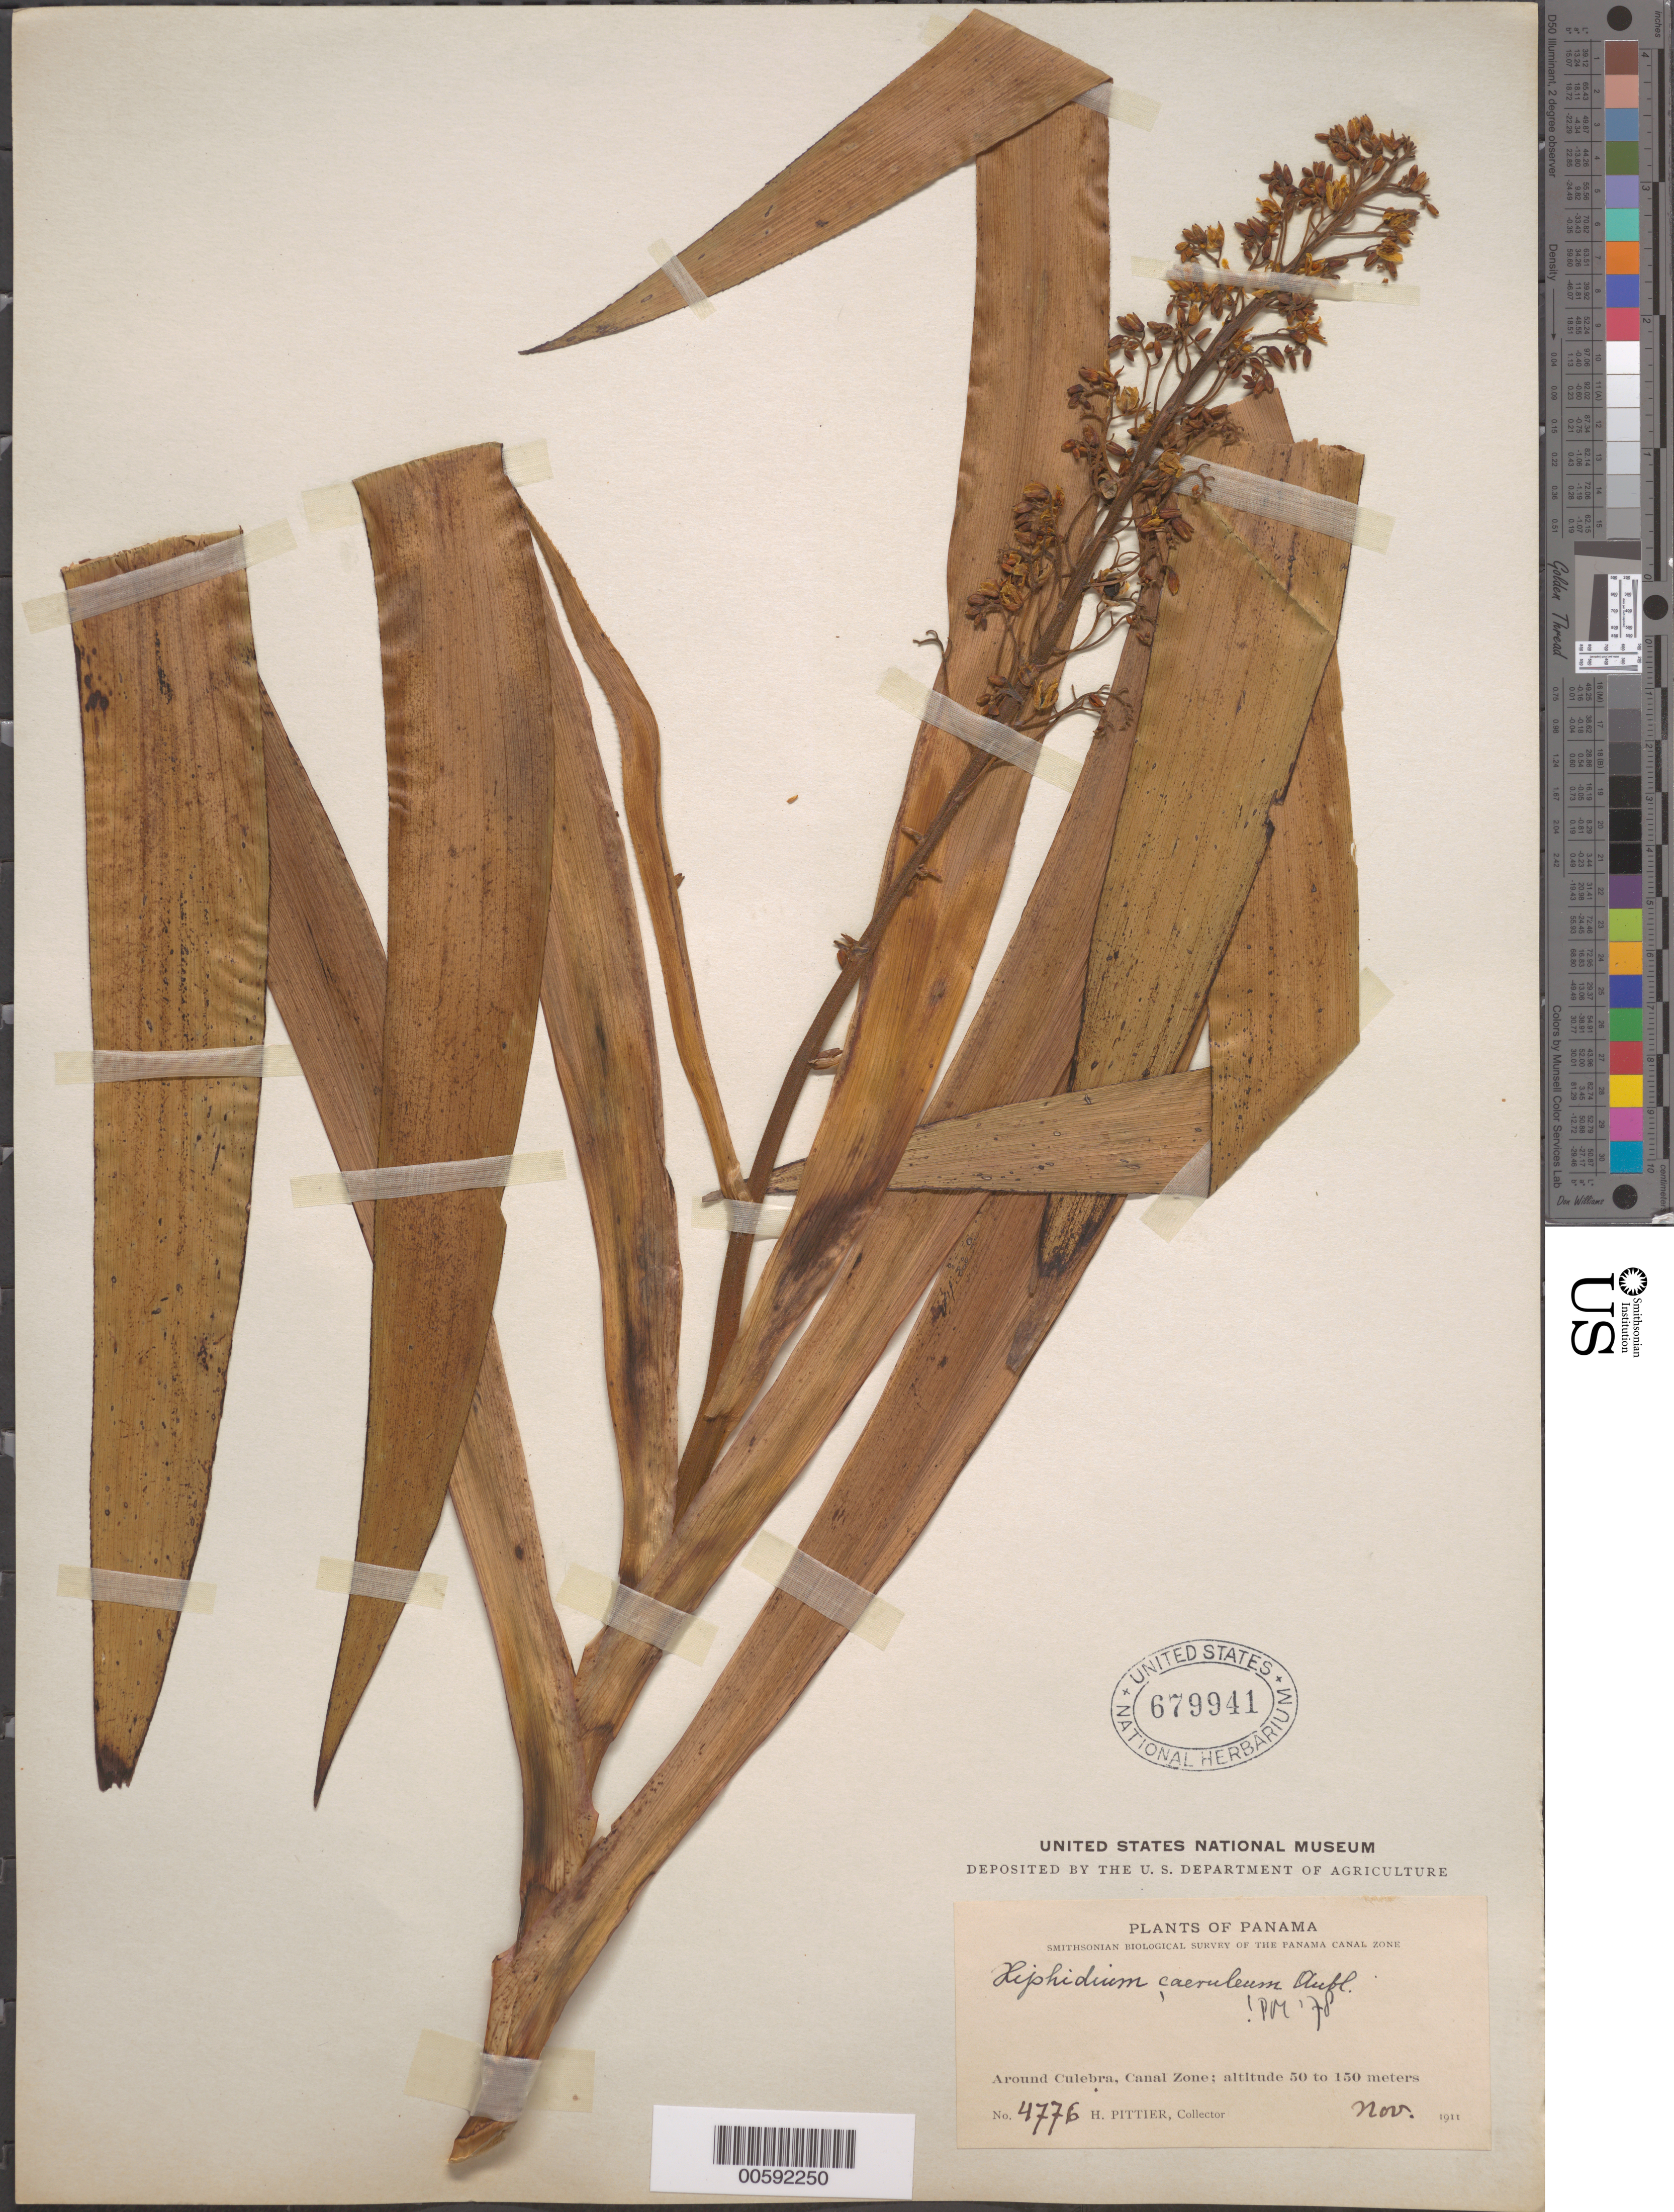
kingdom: Plantae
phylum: Tracheophyta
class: Liliopsida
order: Commelinales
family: Haemodoraceae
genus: Xiphidium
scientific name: Xiphidium caeruleum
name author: Aubl.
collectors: H. F. Pittier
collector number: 4776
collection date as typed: Nov 1911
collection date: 1911-11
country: Panama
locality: Around Culebra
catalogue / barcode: US 679941